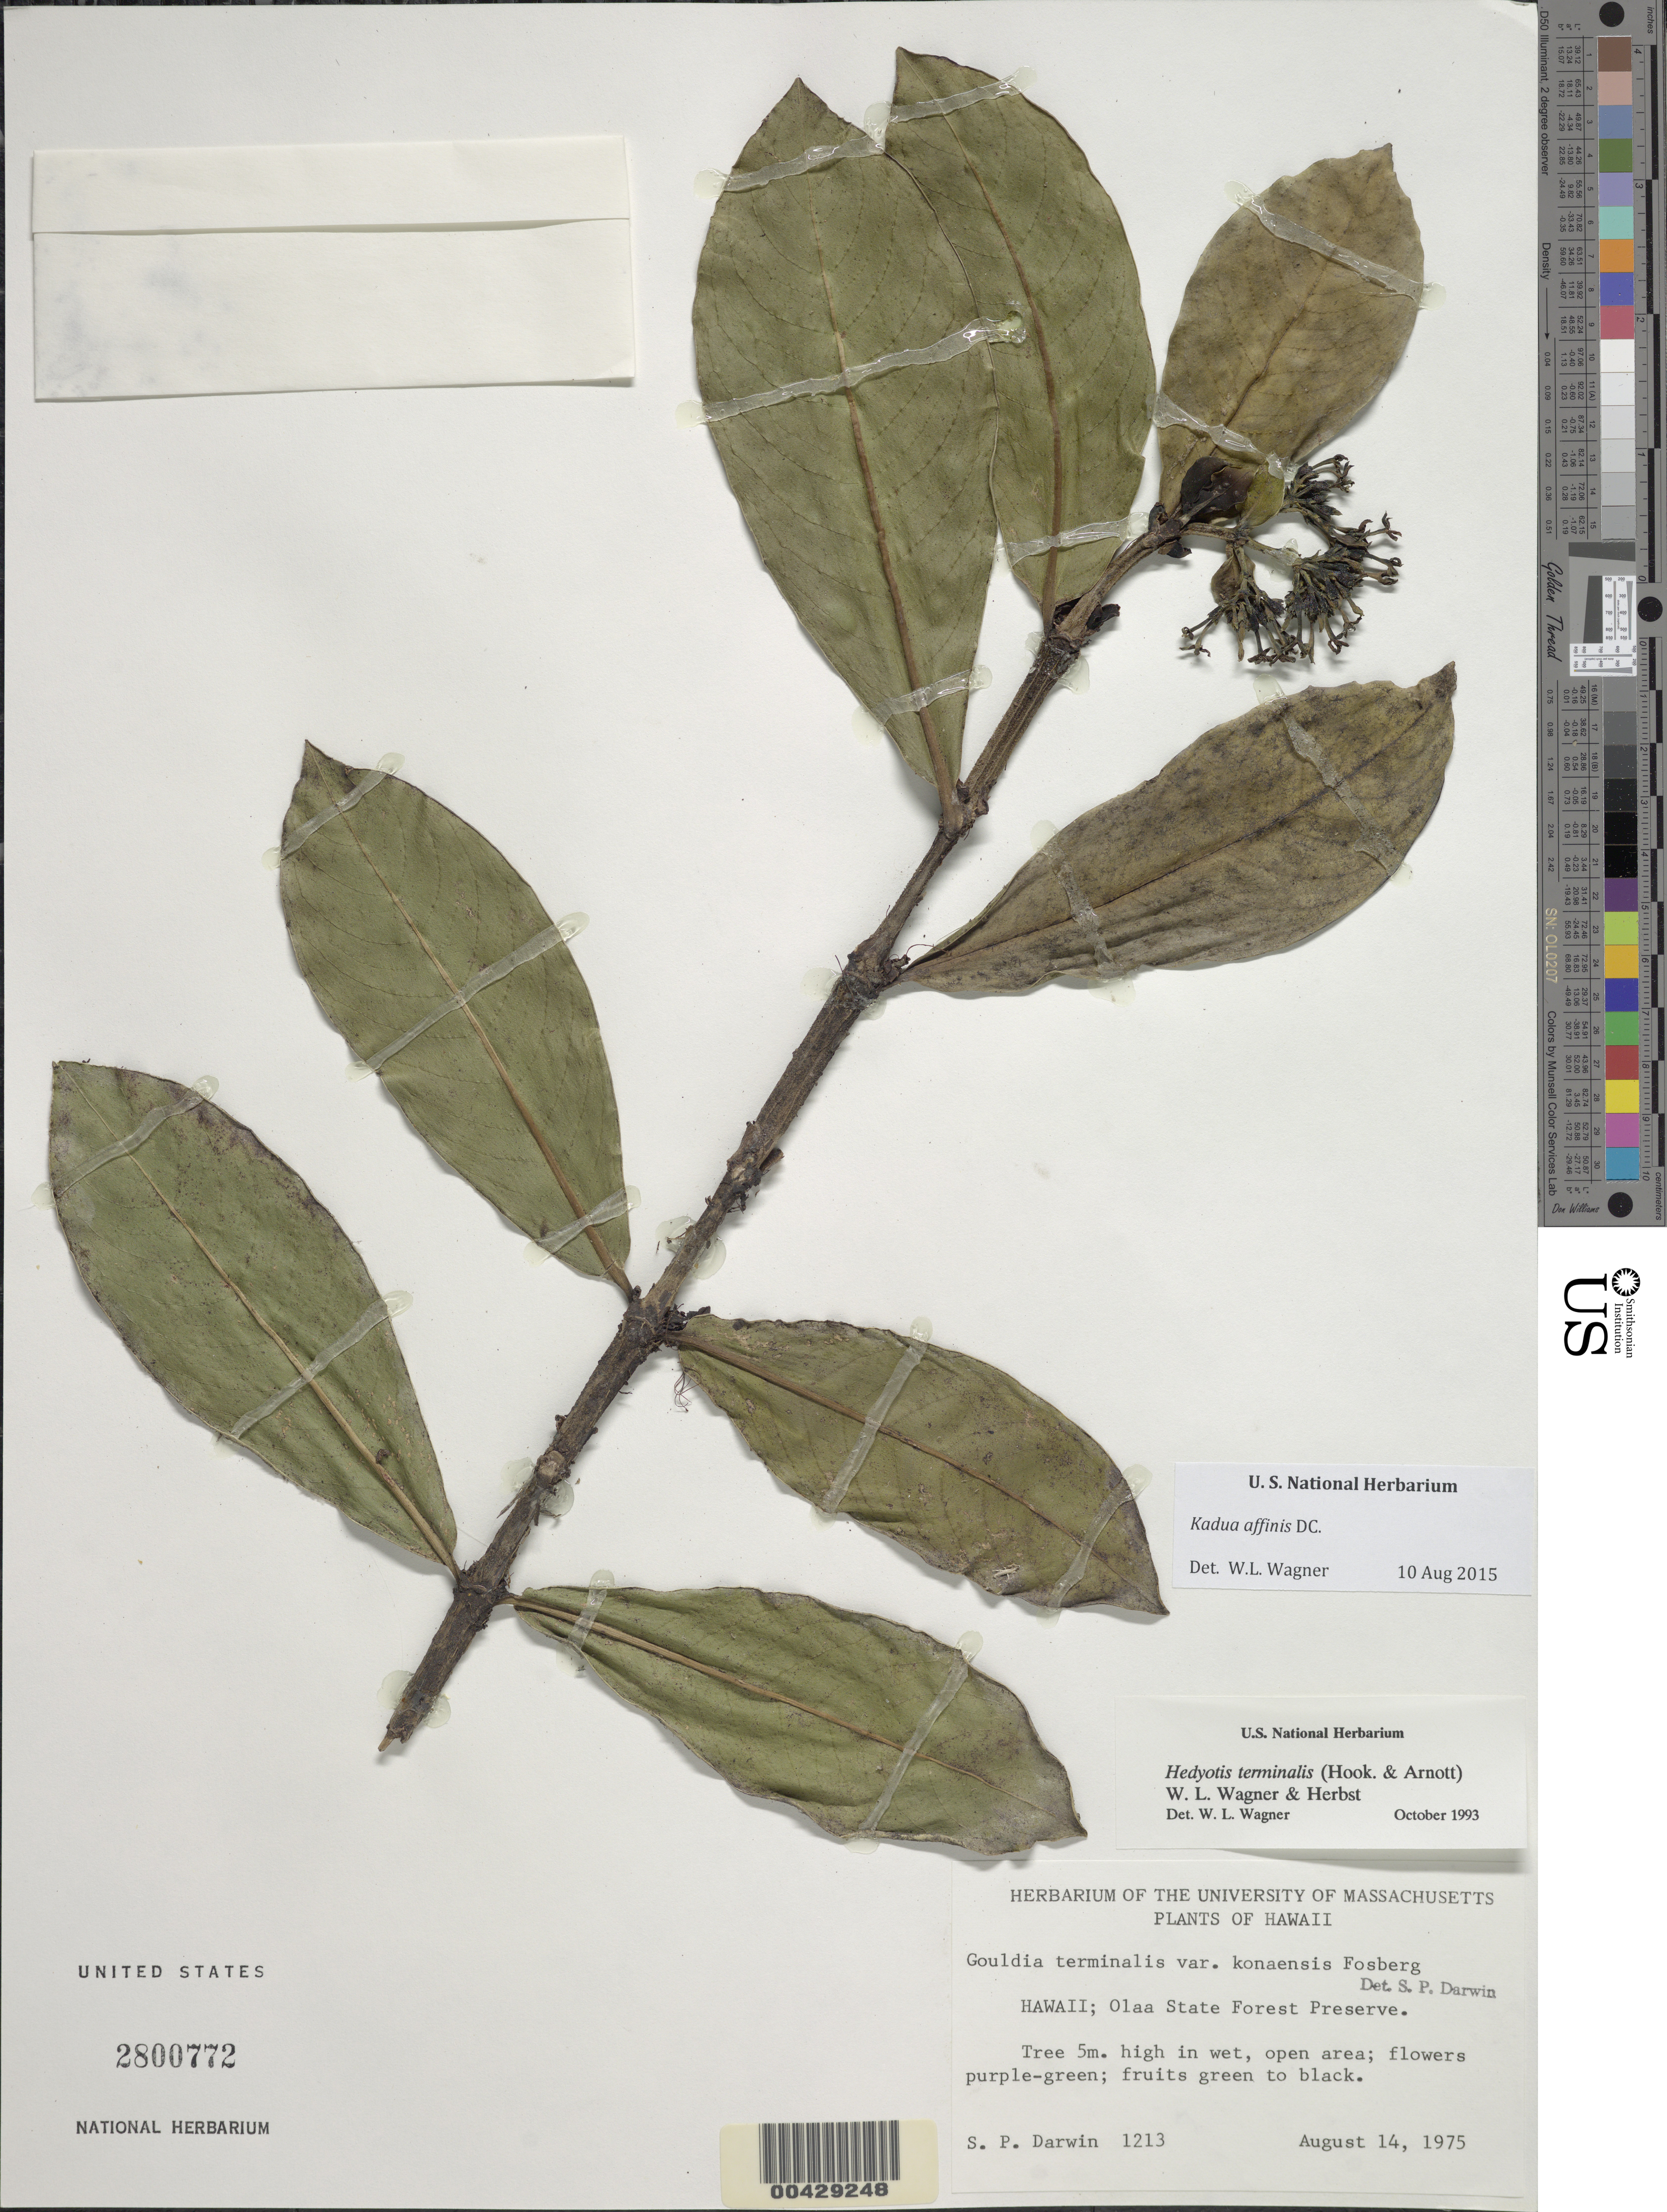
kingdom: Plantae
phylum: Tracheophyta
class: Magnoliopsida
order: Gentianales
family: Rubiaceae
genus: Kadua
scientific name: Kadua affinis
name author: DC.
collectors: S. P. Darwin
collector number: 1213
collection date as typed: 14 Aug 1975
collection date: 1975-08-14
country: United States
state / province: Hawaii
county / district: Hawaii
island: Hawaii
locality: Olaa State Forest Preserve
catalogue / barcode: US 2800772